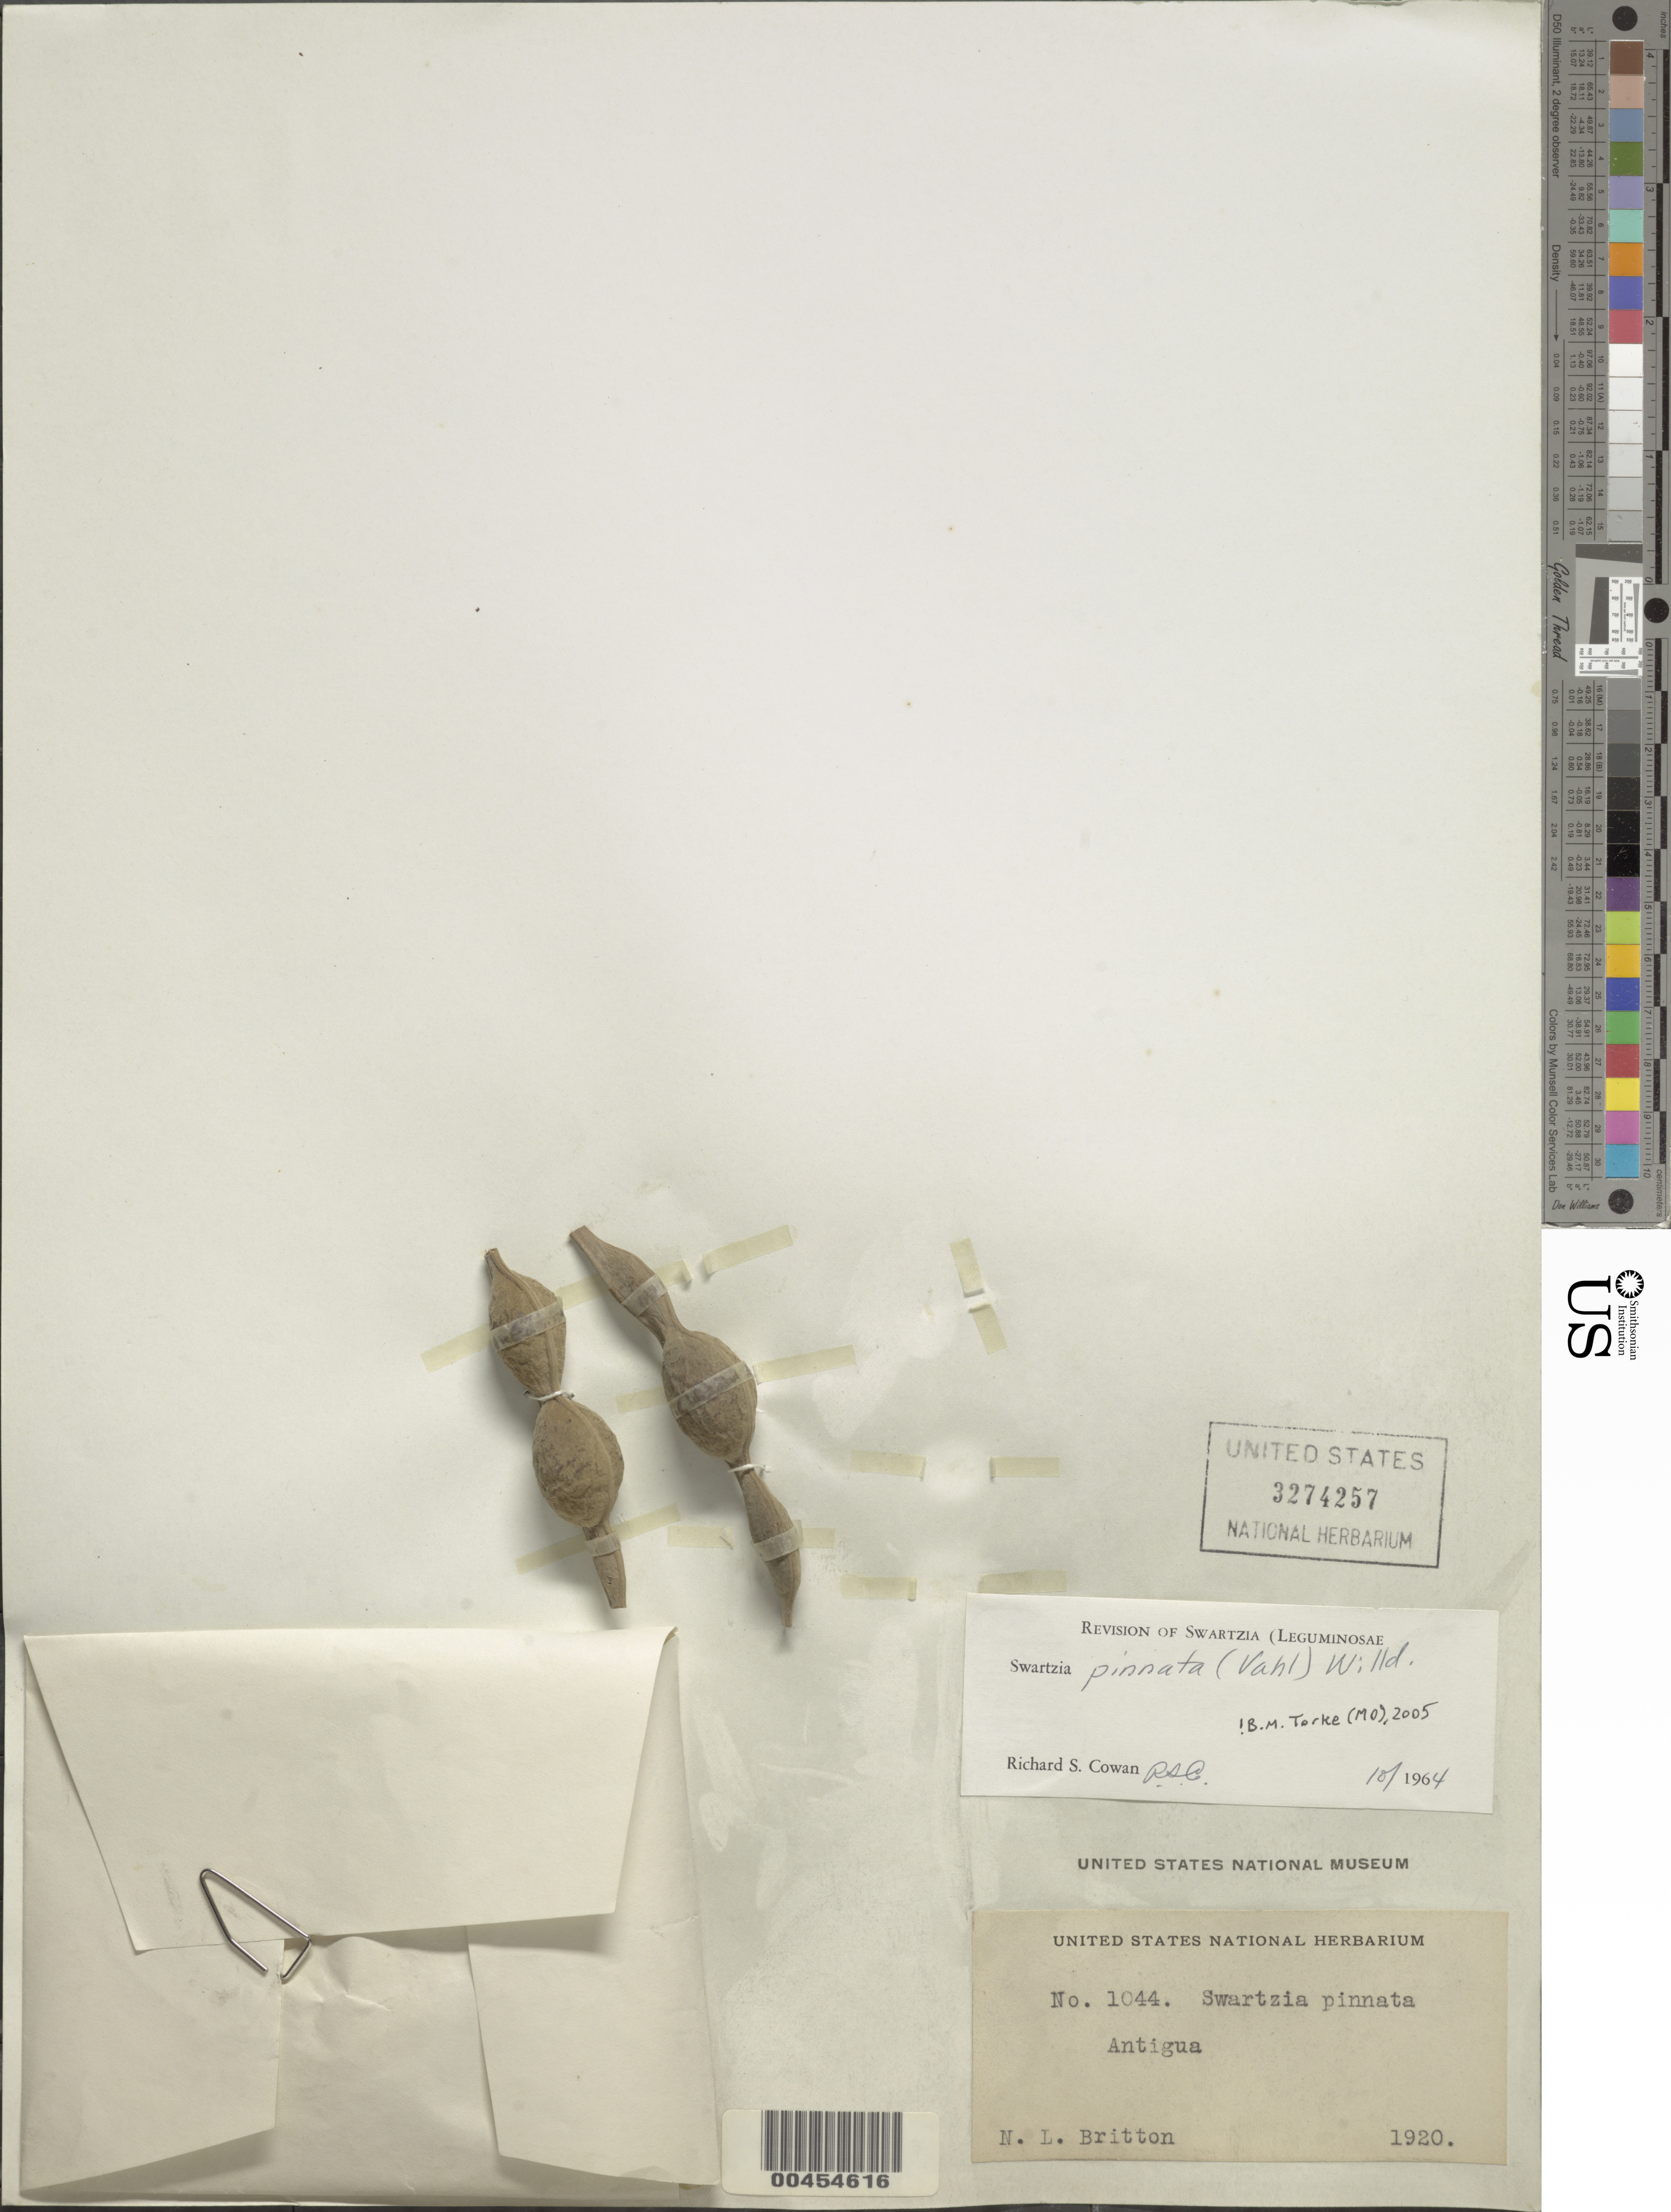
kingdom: Plantae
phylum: Tracheophyta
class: Magnoliopsida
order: Fabales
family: Fabaceae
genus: Swartzia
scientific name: Swartzia pinnata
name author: (Vahl) Willd.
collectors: N. Britton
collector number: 1044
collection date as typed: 1920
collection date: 1920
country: Antigua and Barbuda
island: Antigua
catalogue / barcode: US 3274257